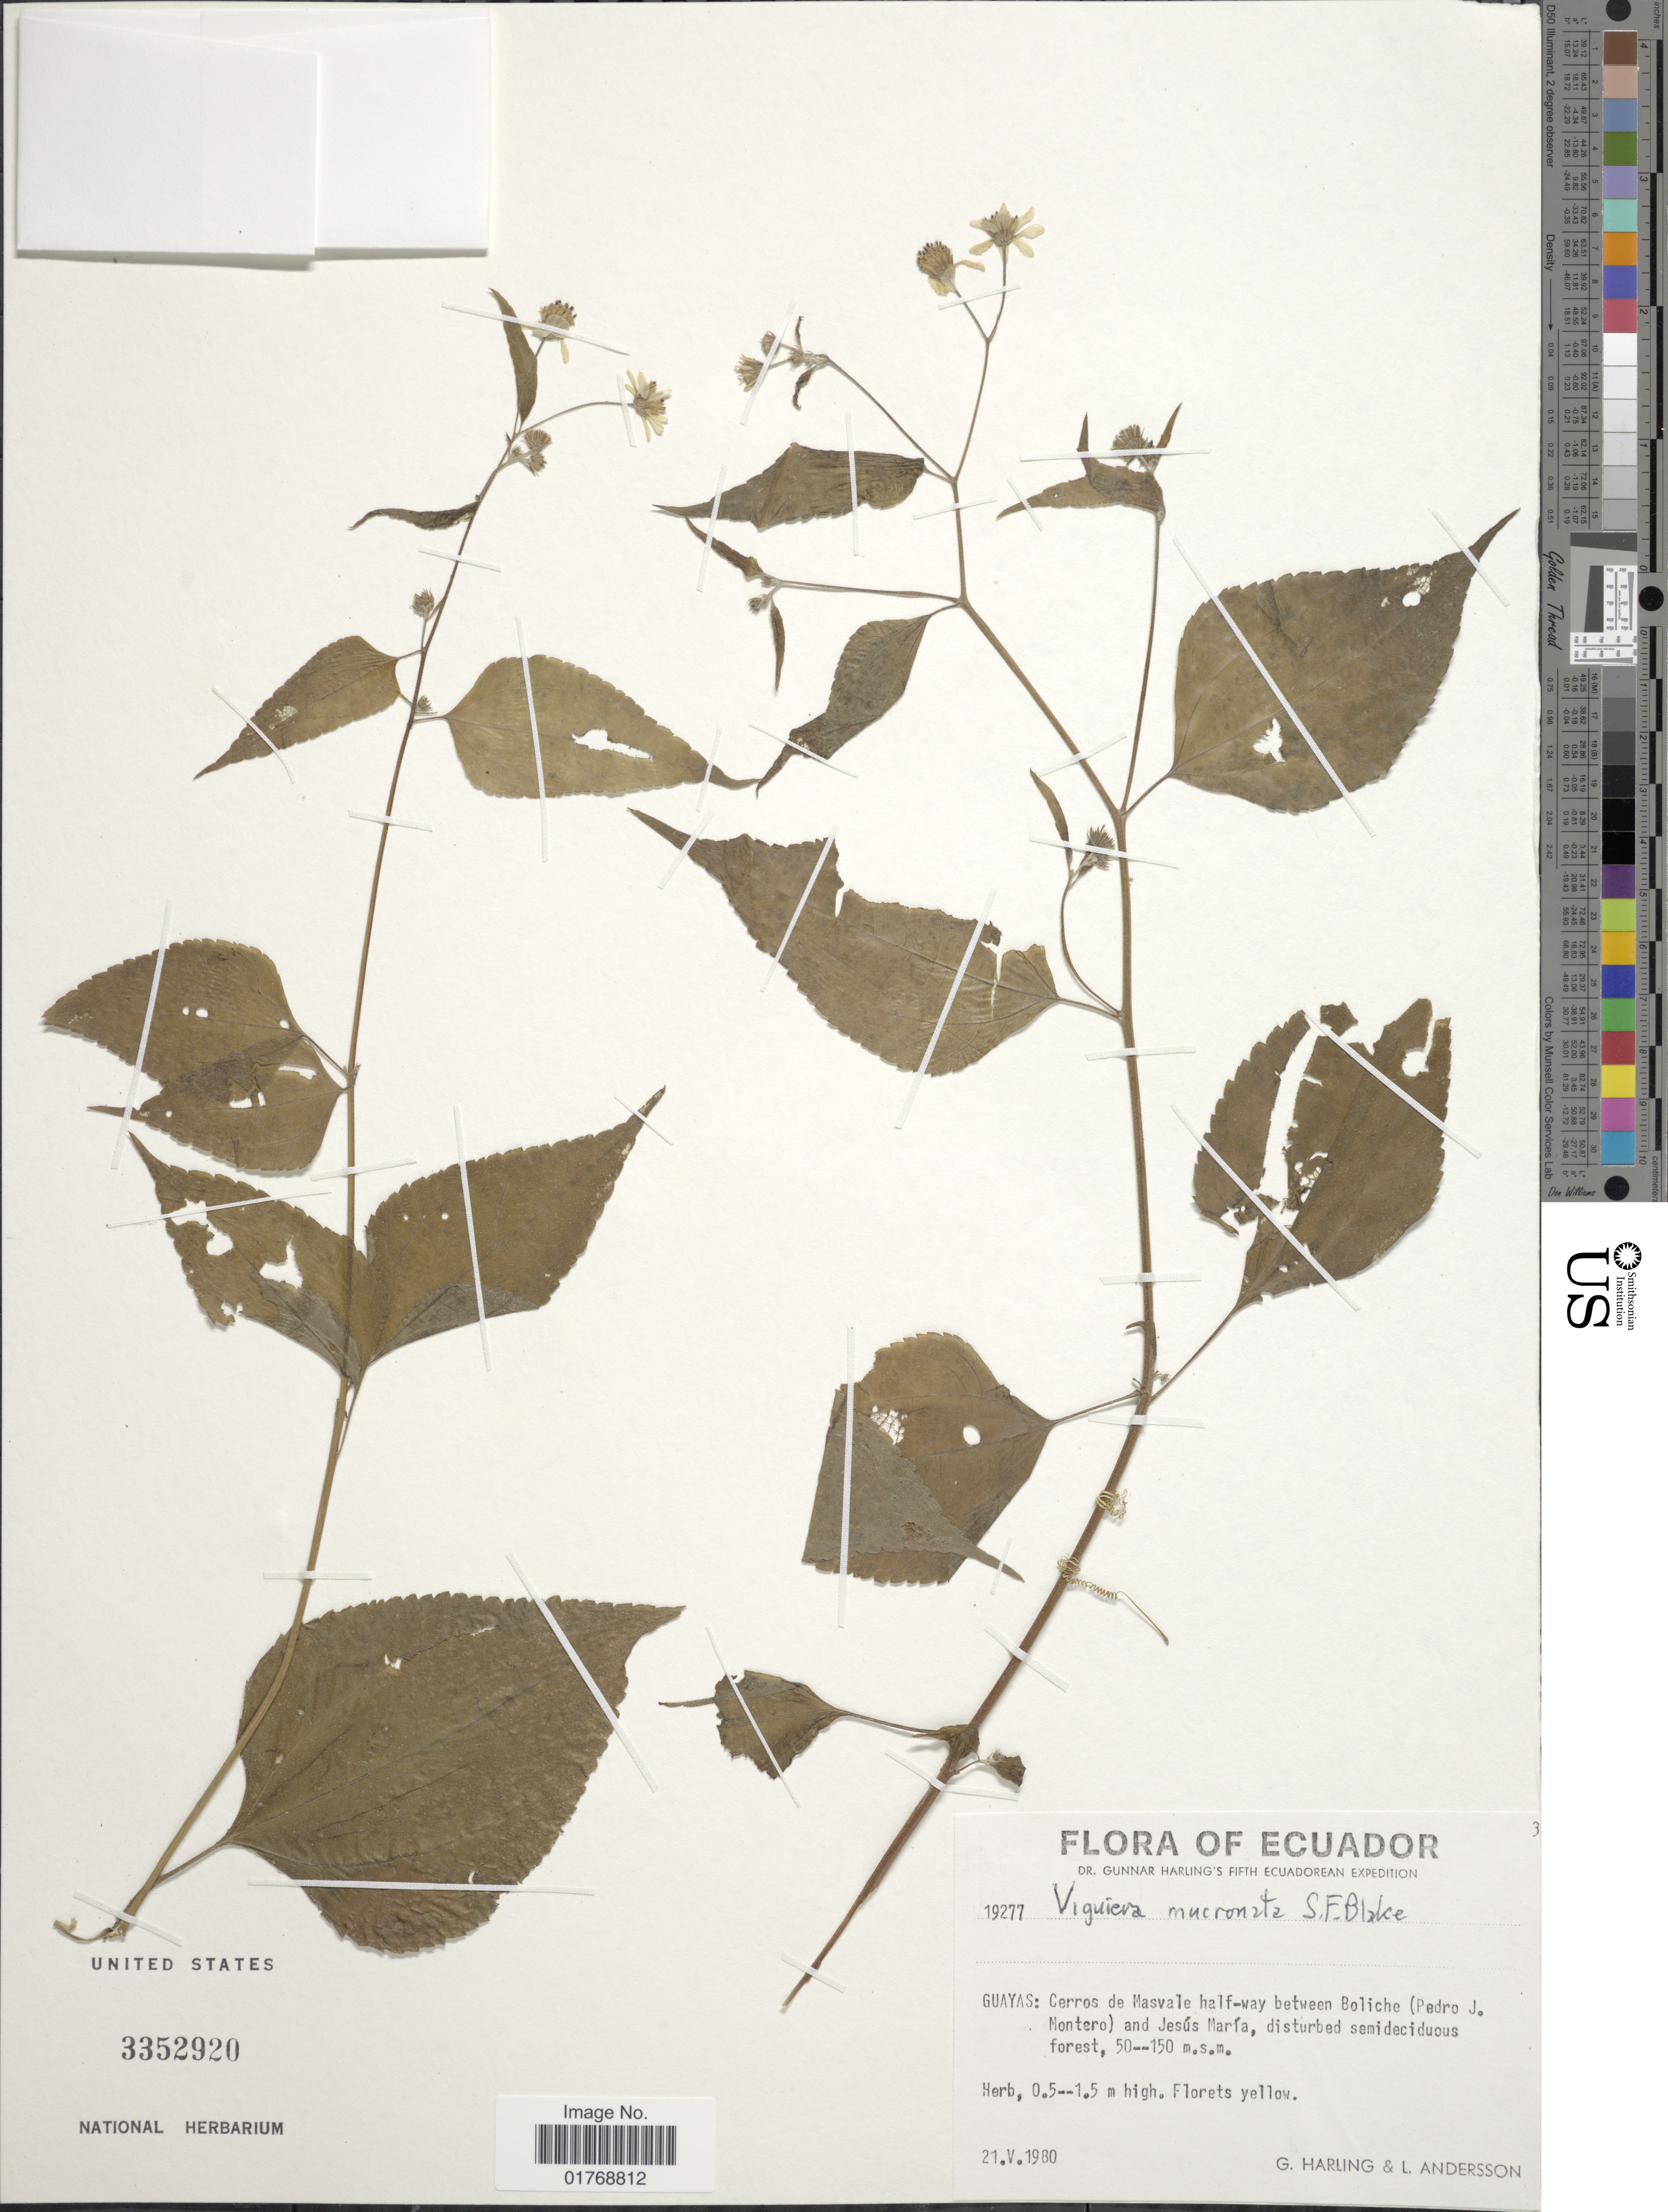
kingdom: Plantae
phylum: Tracheophyta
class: Magnoliopsida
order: Asterales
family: Asteraceae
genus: Viguiera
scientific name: Viguiera mucronata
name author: Blake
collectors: G. Harling & L. Andersson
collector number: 19277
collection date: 1980-05-21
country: Ecuador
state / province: Guayas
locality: Guayas: Cerros de Masvale half-way between Boliche (Pedro J. Montero) and Jesús María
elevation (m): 50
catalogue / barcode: US 3352920